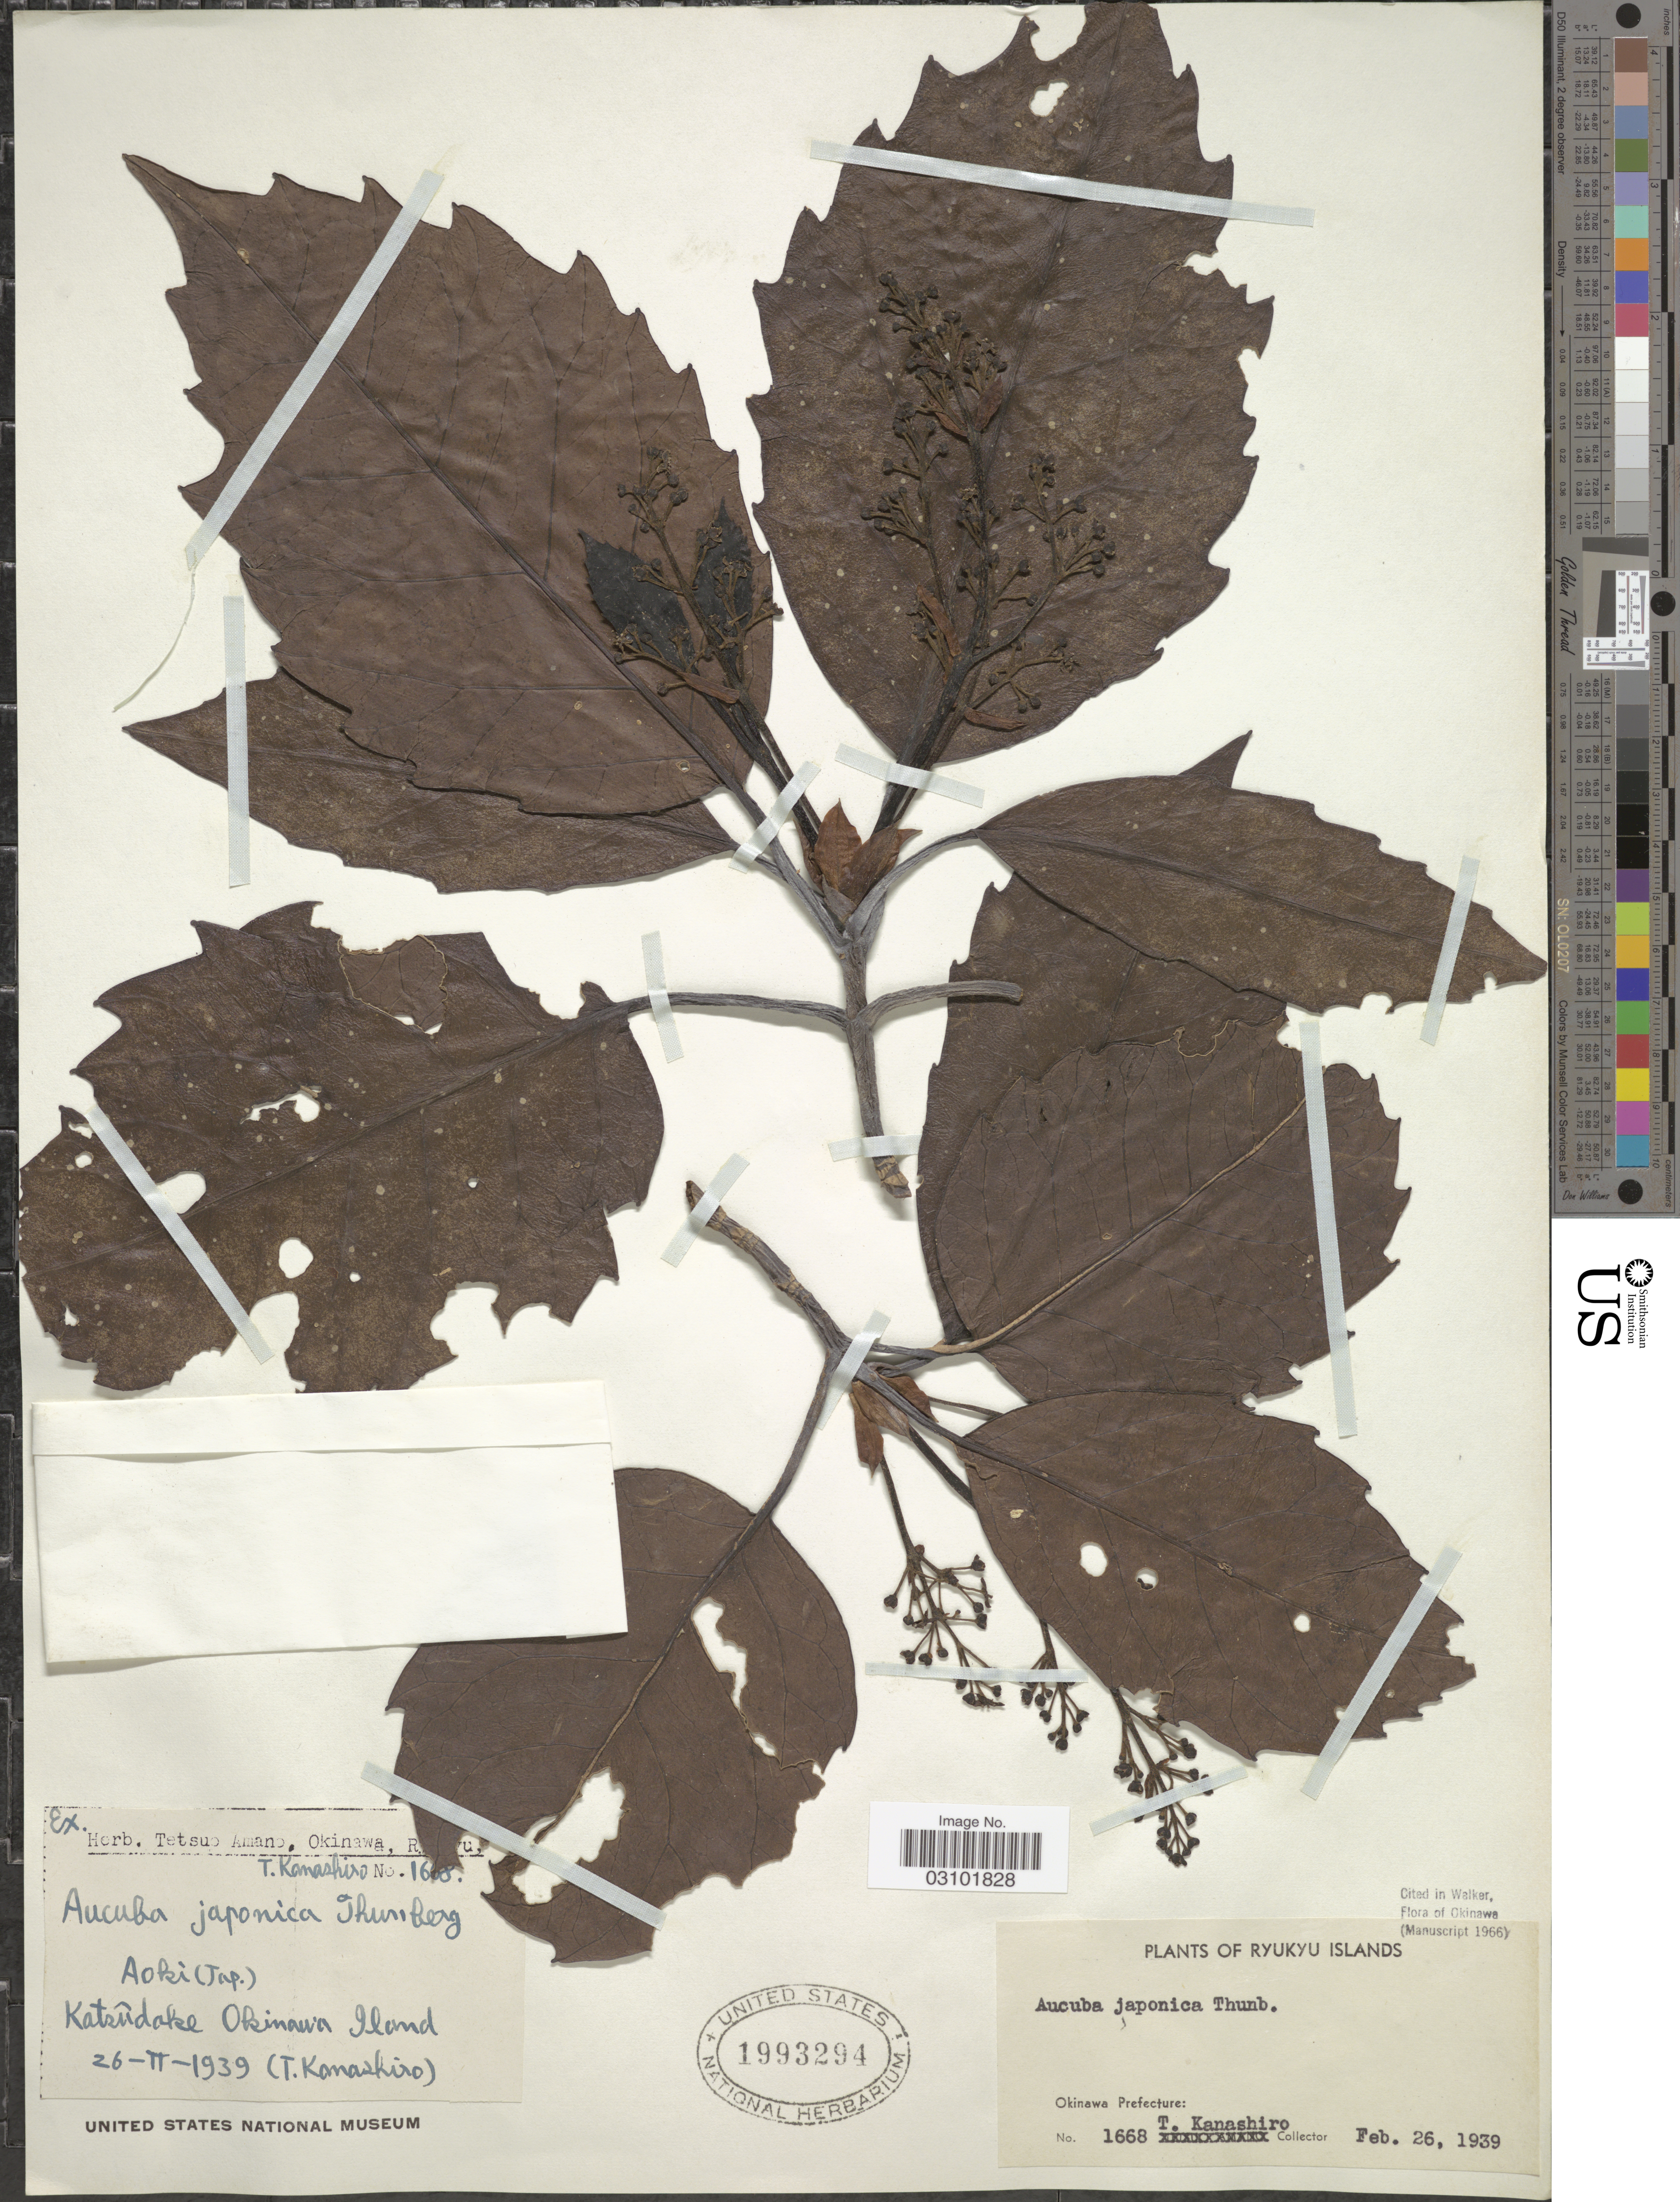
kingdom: Plantae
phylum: Tracheophyta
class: Magnoliopsida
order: Garryales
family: Garryaceae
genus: Aucuba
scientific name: Aucuba japonica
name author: Thunb.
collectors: T. Kanashiro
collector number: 1668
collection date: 1939-02-26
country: Japan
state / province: Okinawa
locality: Ryukyu Islands. Okinawa Prefecture. Katsûdake Okinawa Island.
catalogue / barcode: US 1993294